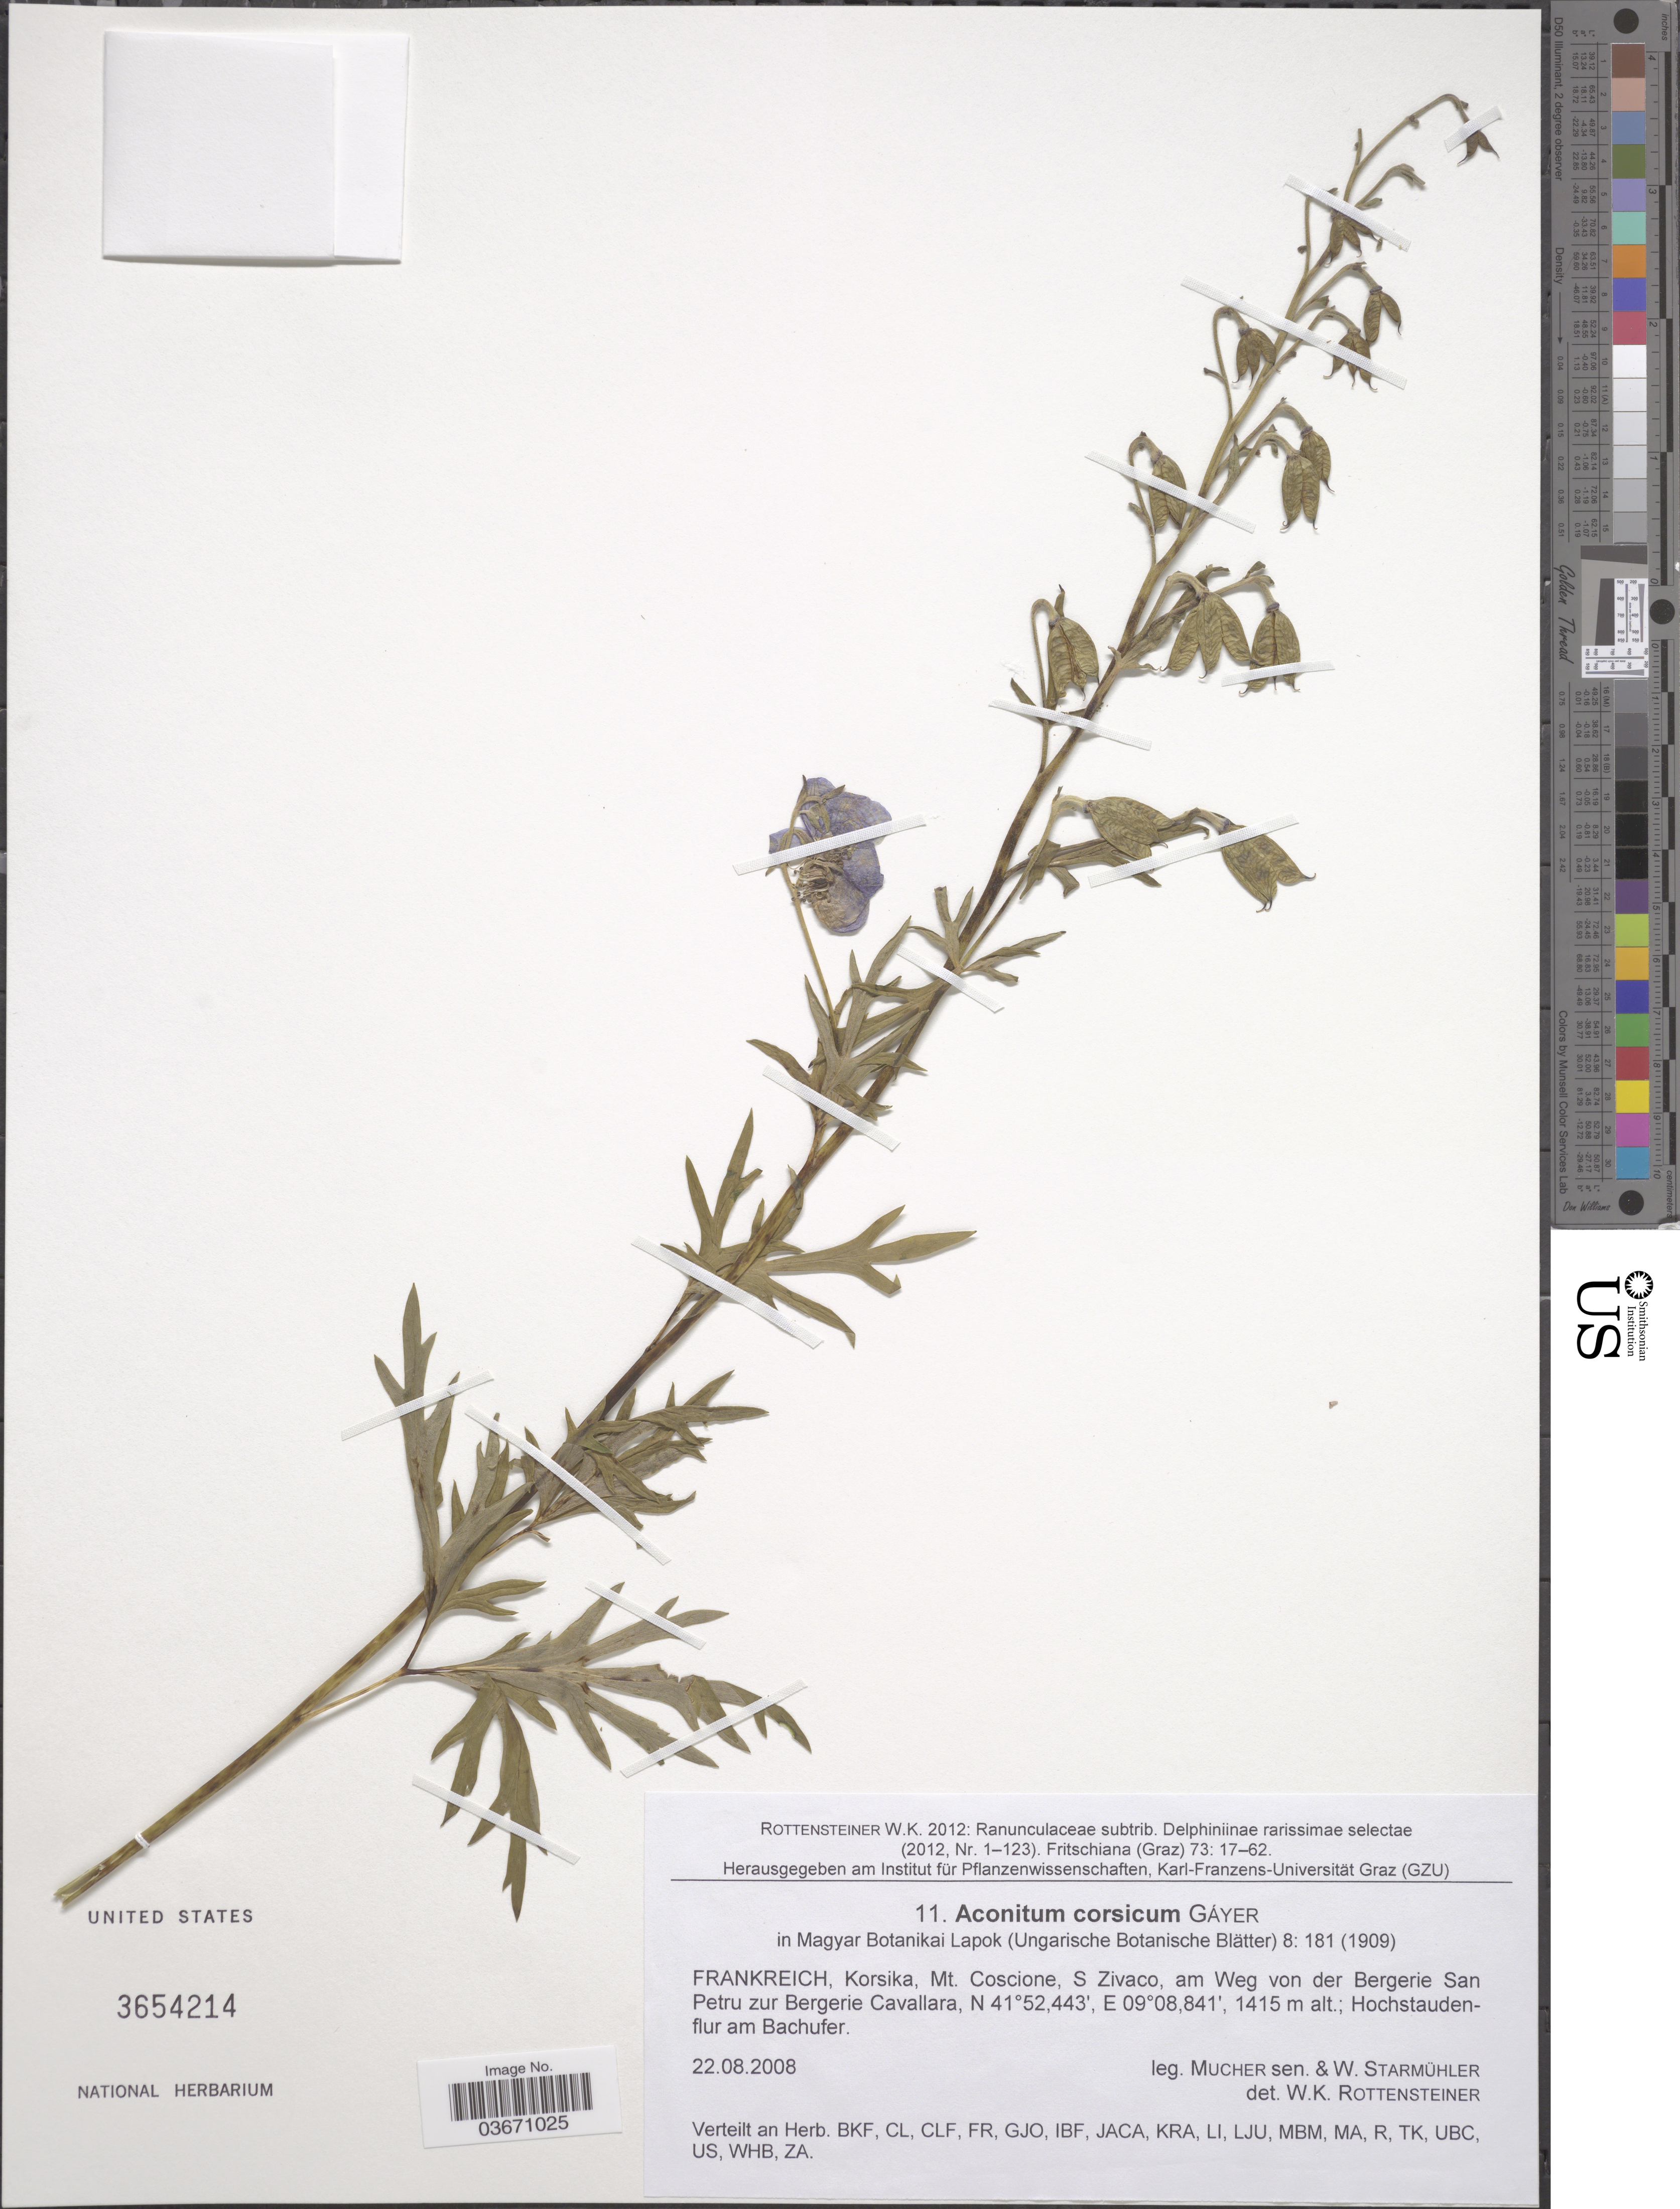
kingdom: Plantae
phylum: Tracheophyta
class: Magnoliopsida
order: Ranunculales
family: Ranunculaceae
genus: Aconitum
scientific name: Aconitum corsicum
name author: Gáyer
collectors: -. Mucher & W. Starmühler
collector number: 11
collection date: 2008-08-22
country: France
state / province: Corsica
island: Corse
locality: Frankreich, Korsika, Mt. Coscione, S Zivaco, am Weg von der Bergerie San Petru zur Bergerie Cavallara.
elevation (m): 1415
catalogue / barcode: US 3654214